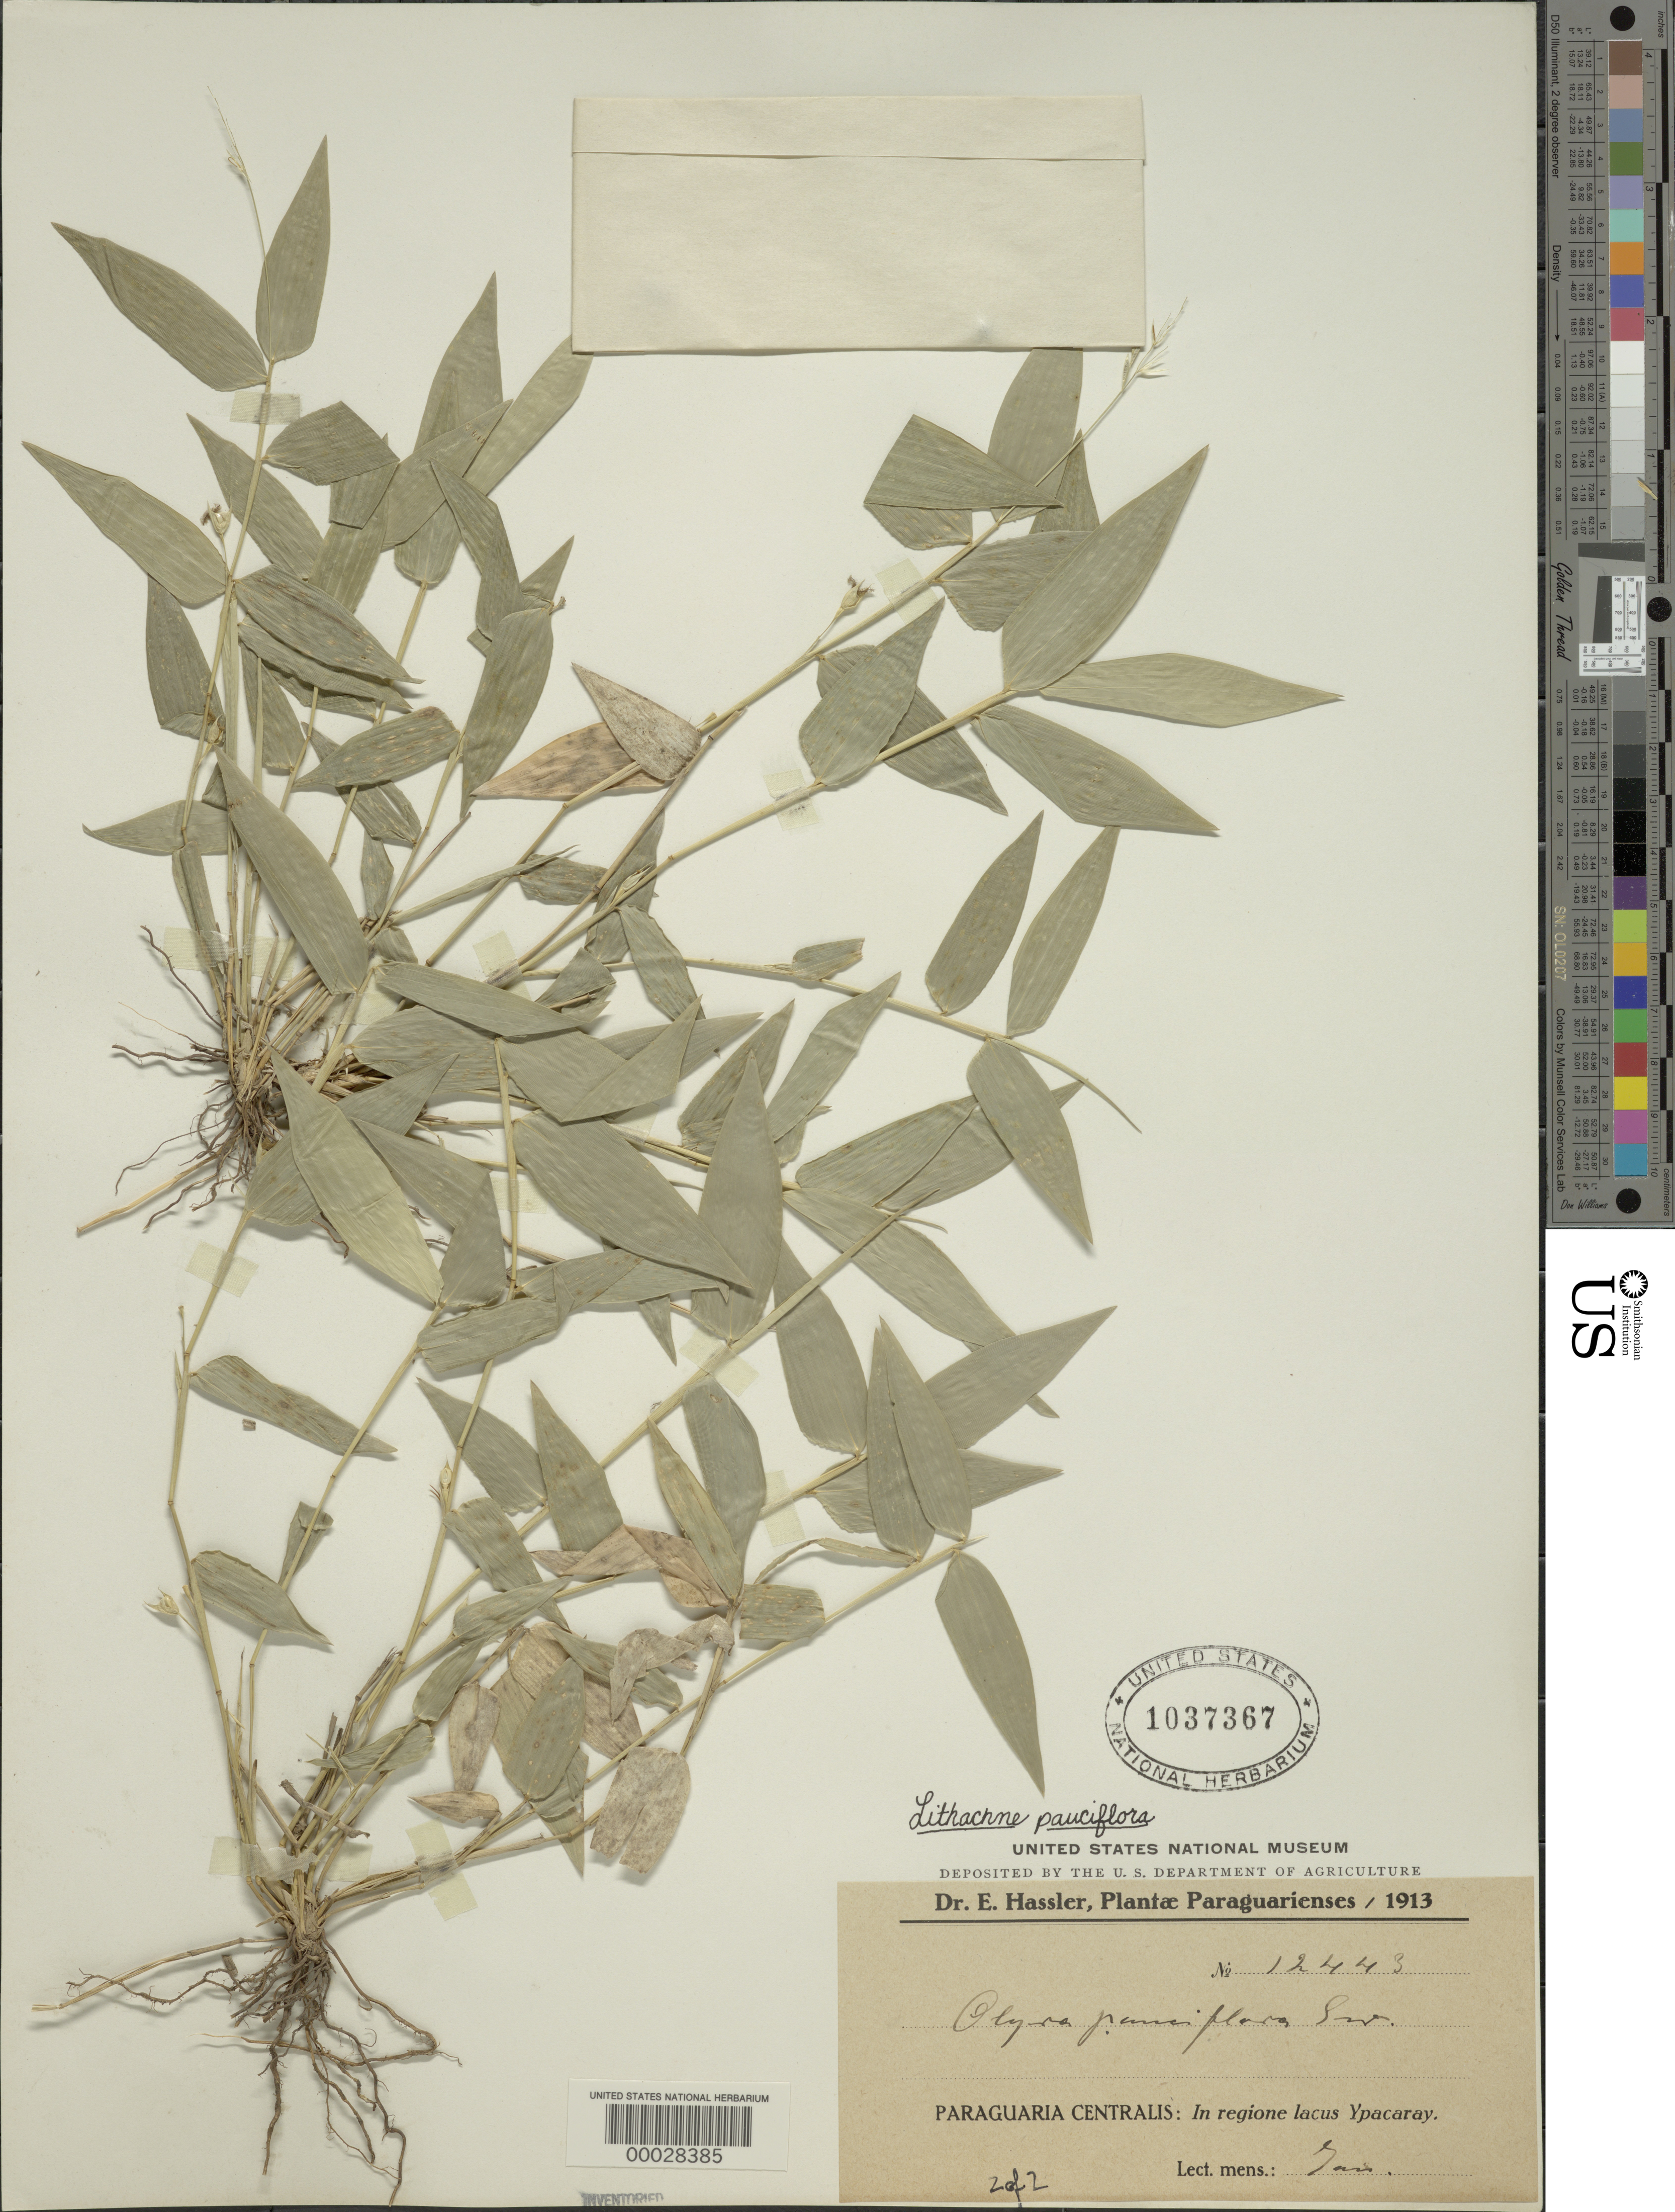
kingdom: Plantae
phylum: Tracheophyta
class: Liliopsida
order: Poales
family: Poaceae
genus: Lithachne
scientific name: Lithachne pauciflora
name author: (Sw.) P. Beauv.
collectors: E. Hassler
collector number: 12443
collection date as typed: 1913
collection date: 1913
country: Paraguay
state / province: Central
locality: Ypacaray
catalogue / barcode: US 1037367